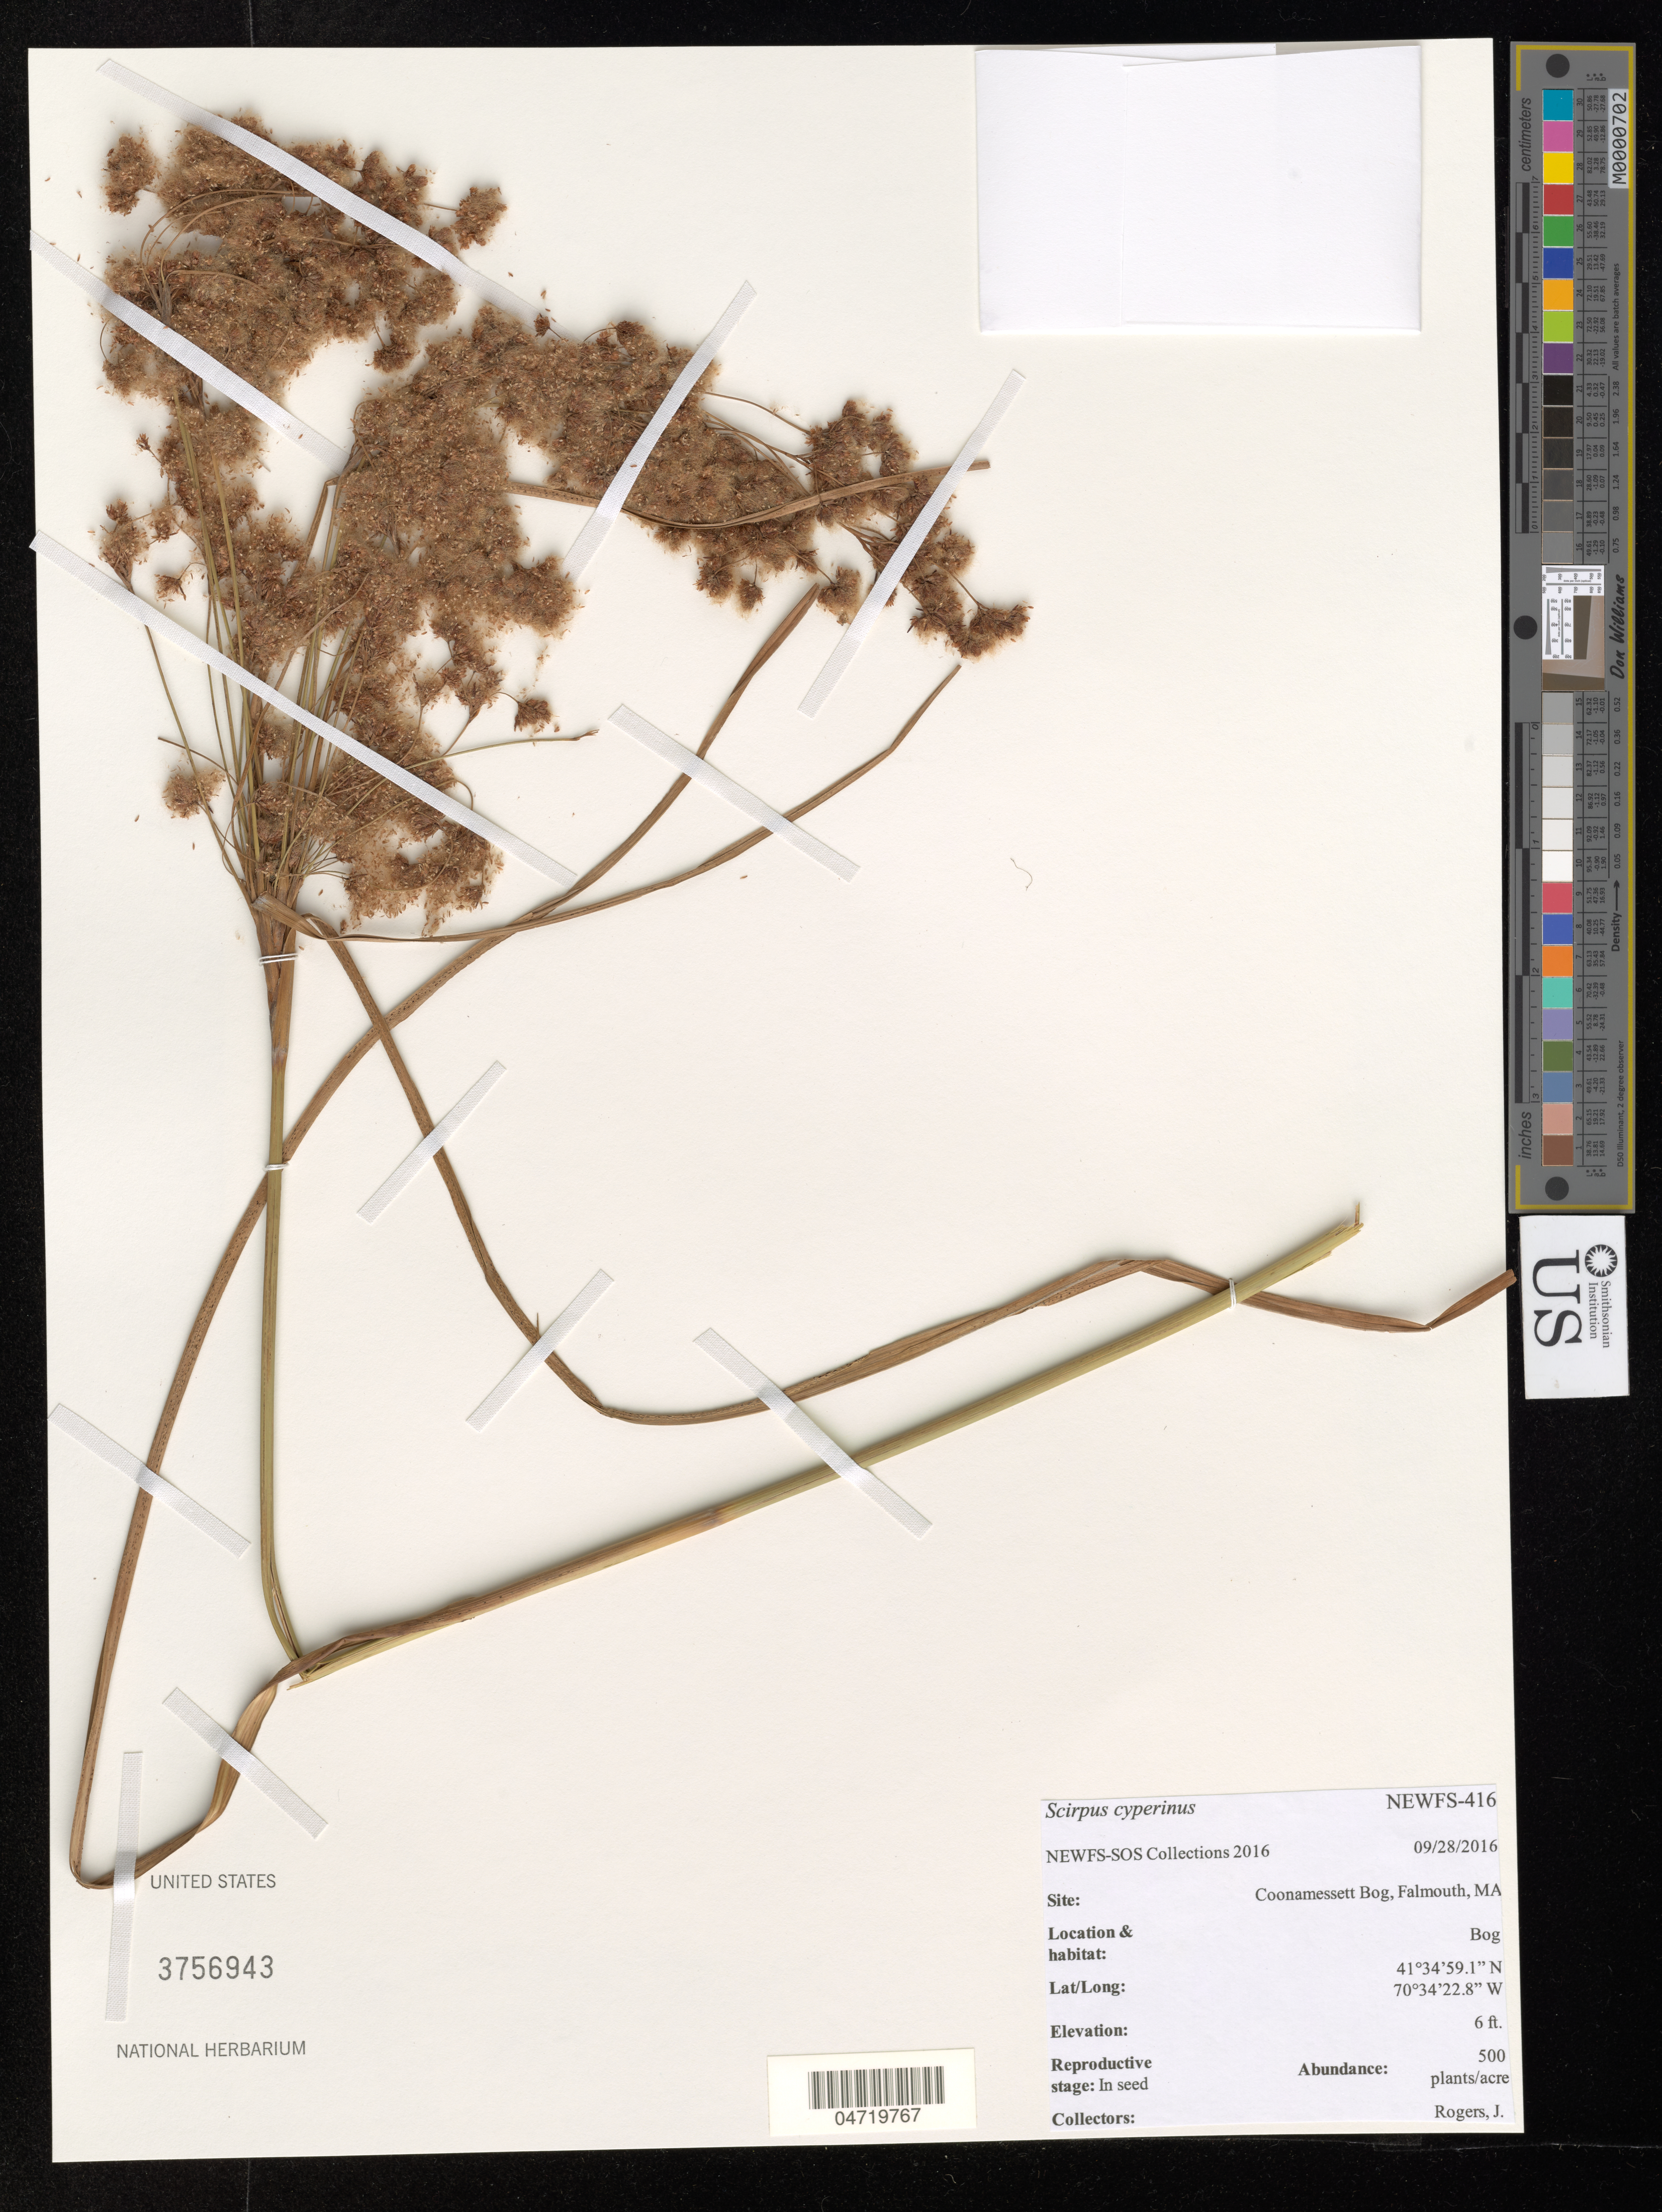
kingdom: Plantae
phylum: Tracheophyta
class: Liliopsida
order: Poales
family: Cyperaceae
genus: Scirpus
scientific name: Scirpus cyperinus (L.) Kunth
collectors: J. Rogers, C. Karlsson & K. Heilmann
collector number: NEWFS-416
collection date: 2016-09-28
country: United States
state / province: Massachusetts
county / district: Barnstable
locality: Coonamessett Bog, Falmouth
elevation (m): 2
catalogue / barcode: US 3756943